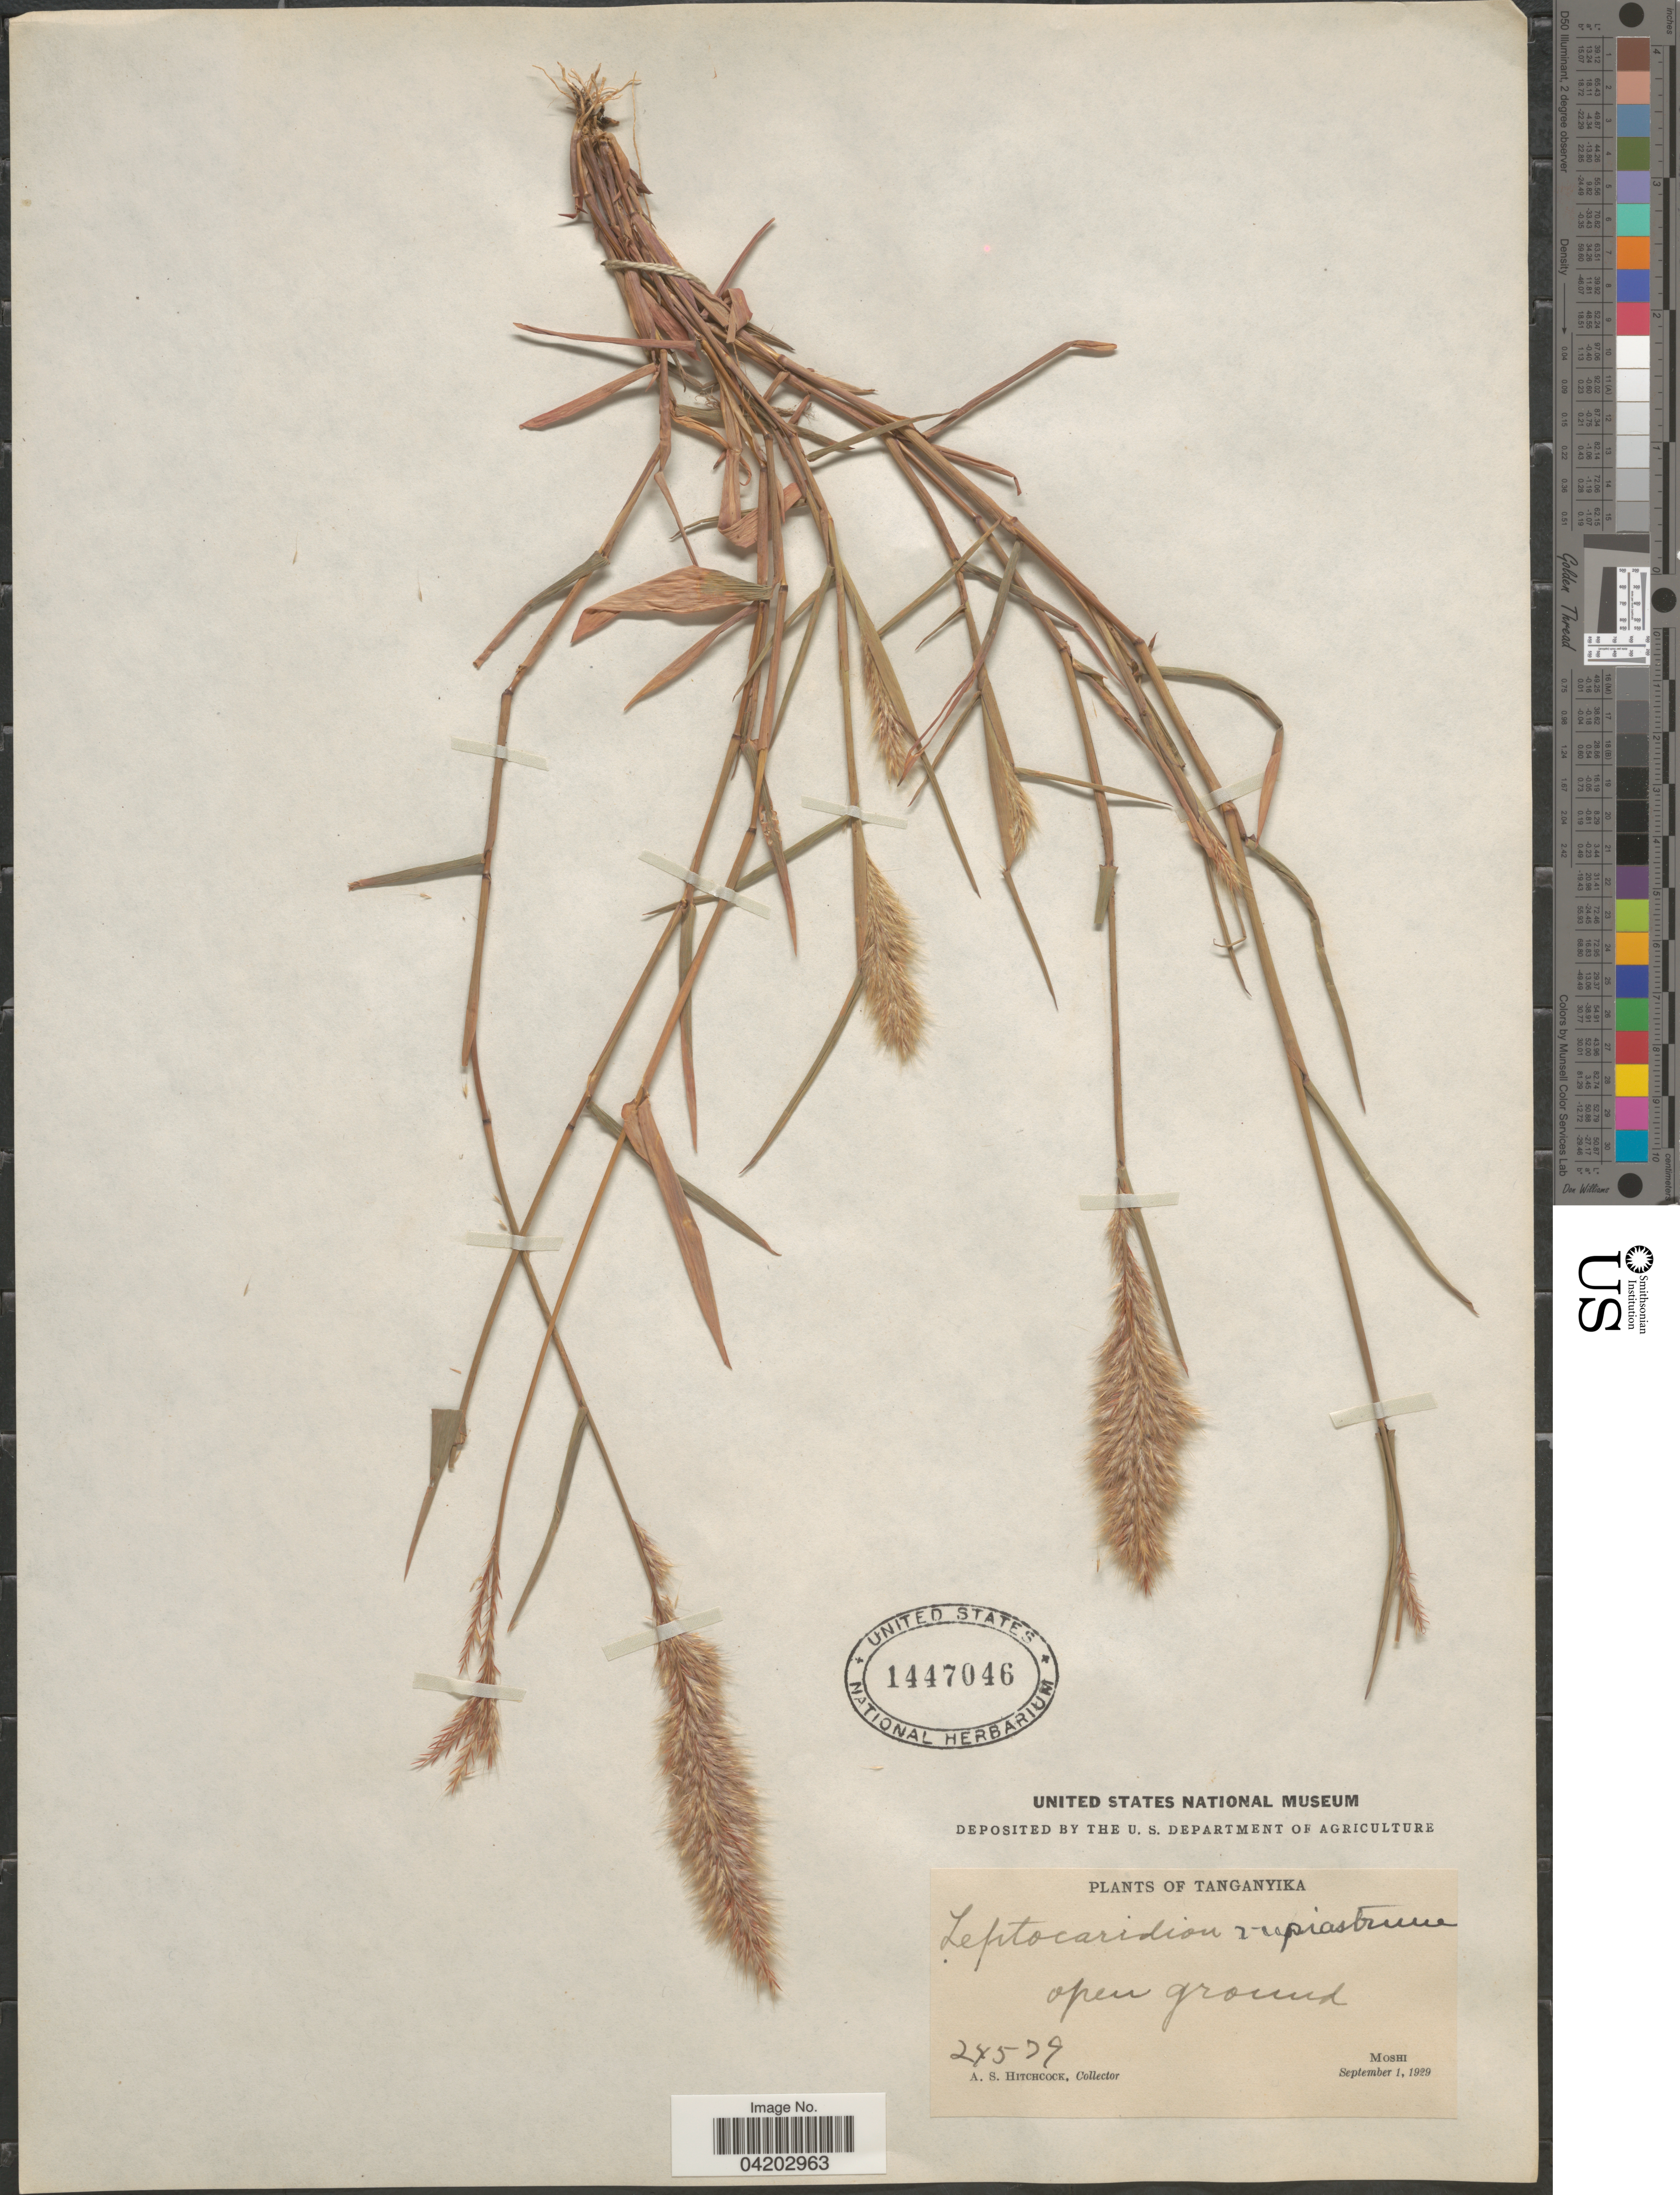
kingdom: Plantae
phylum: Tracheophyta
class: Liliopsida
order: Poales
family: Poaceae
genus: Leptocarydion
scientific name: Leptocarydion vulpiastrum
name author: (De Not.) Stapf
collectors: A. S. Hitchcock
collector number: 24579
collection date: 1929-09-01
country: Tanzania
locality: Tanganyika. Moshi.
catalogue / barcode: US 1447046